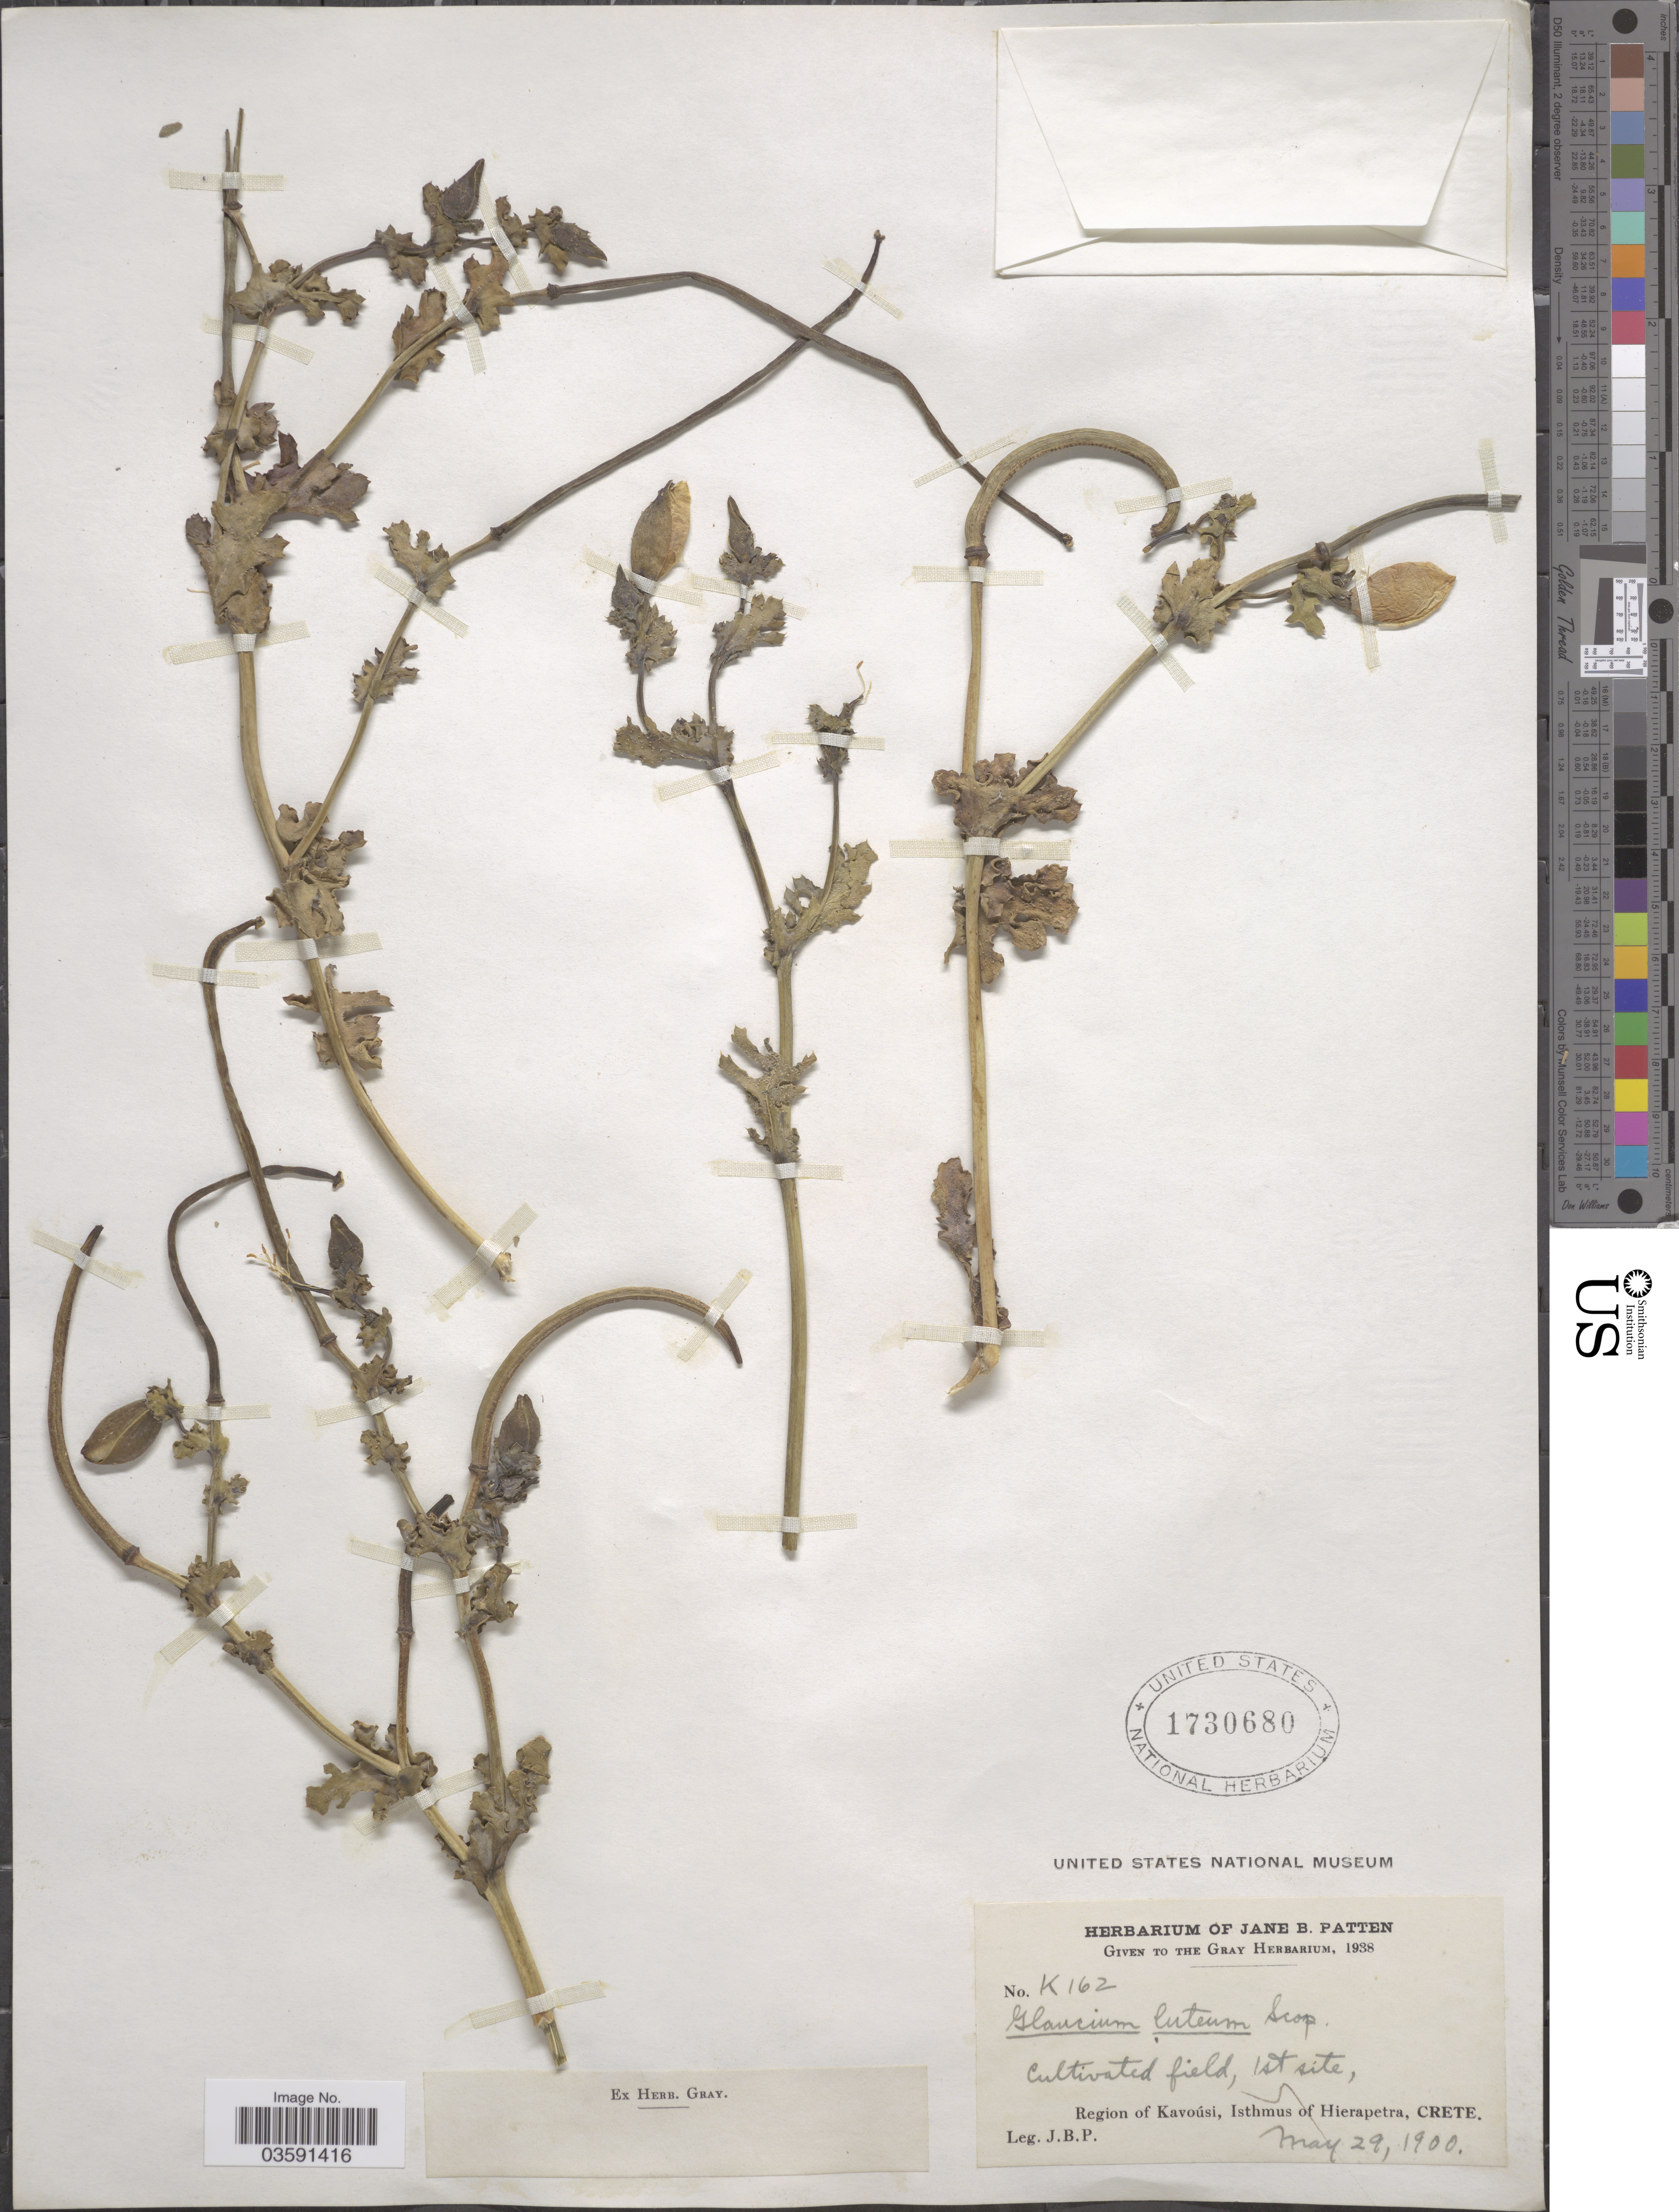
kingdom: Plantae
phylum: Tracheophyta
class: Magnoliopsida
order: Ranunculales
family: Papaveraceae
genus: Glaucium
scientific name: Glaucium flavum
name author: Crantz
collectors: J. Patten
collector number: K162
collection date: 1900-05-29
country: Greece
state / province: Crete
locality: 1st site. Region of Kavoúsi, Isthmus of Hierapetra.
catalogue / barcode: US 1730680